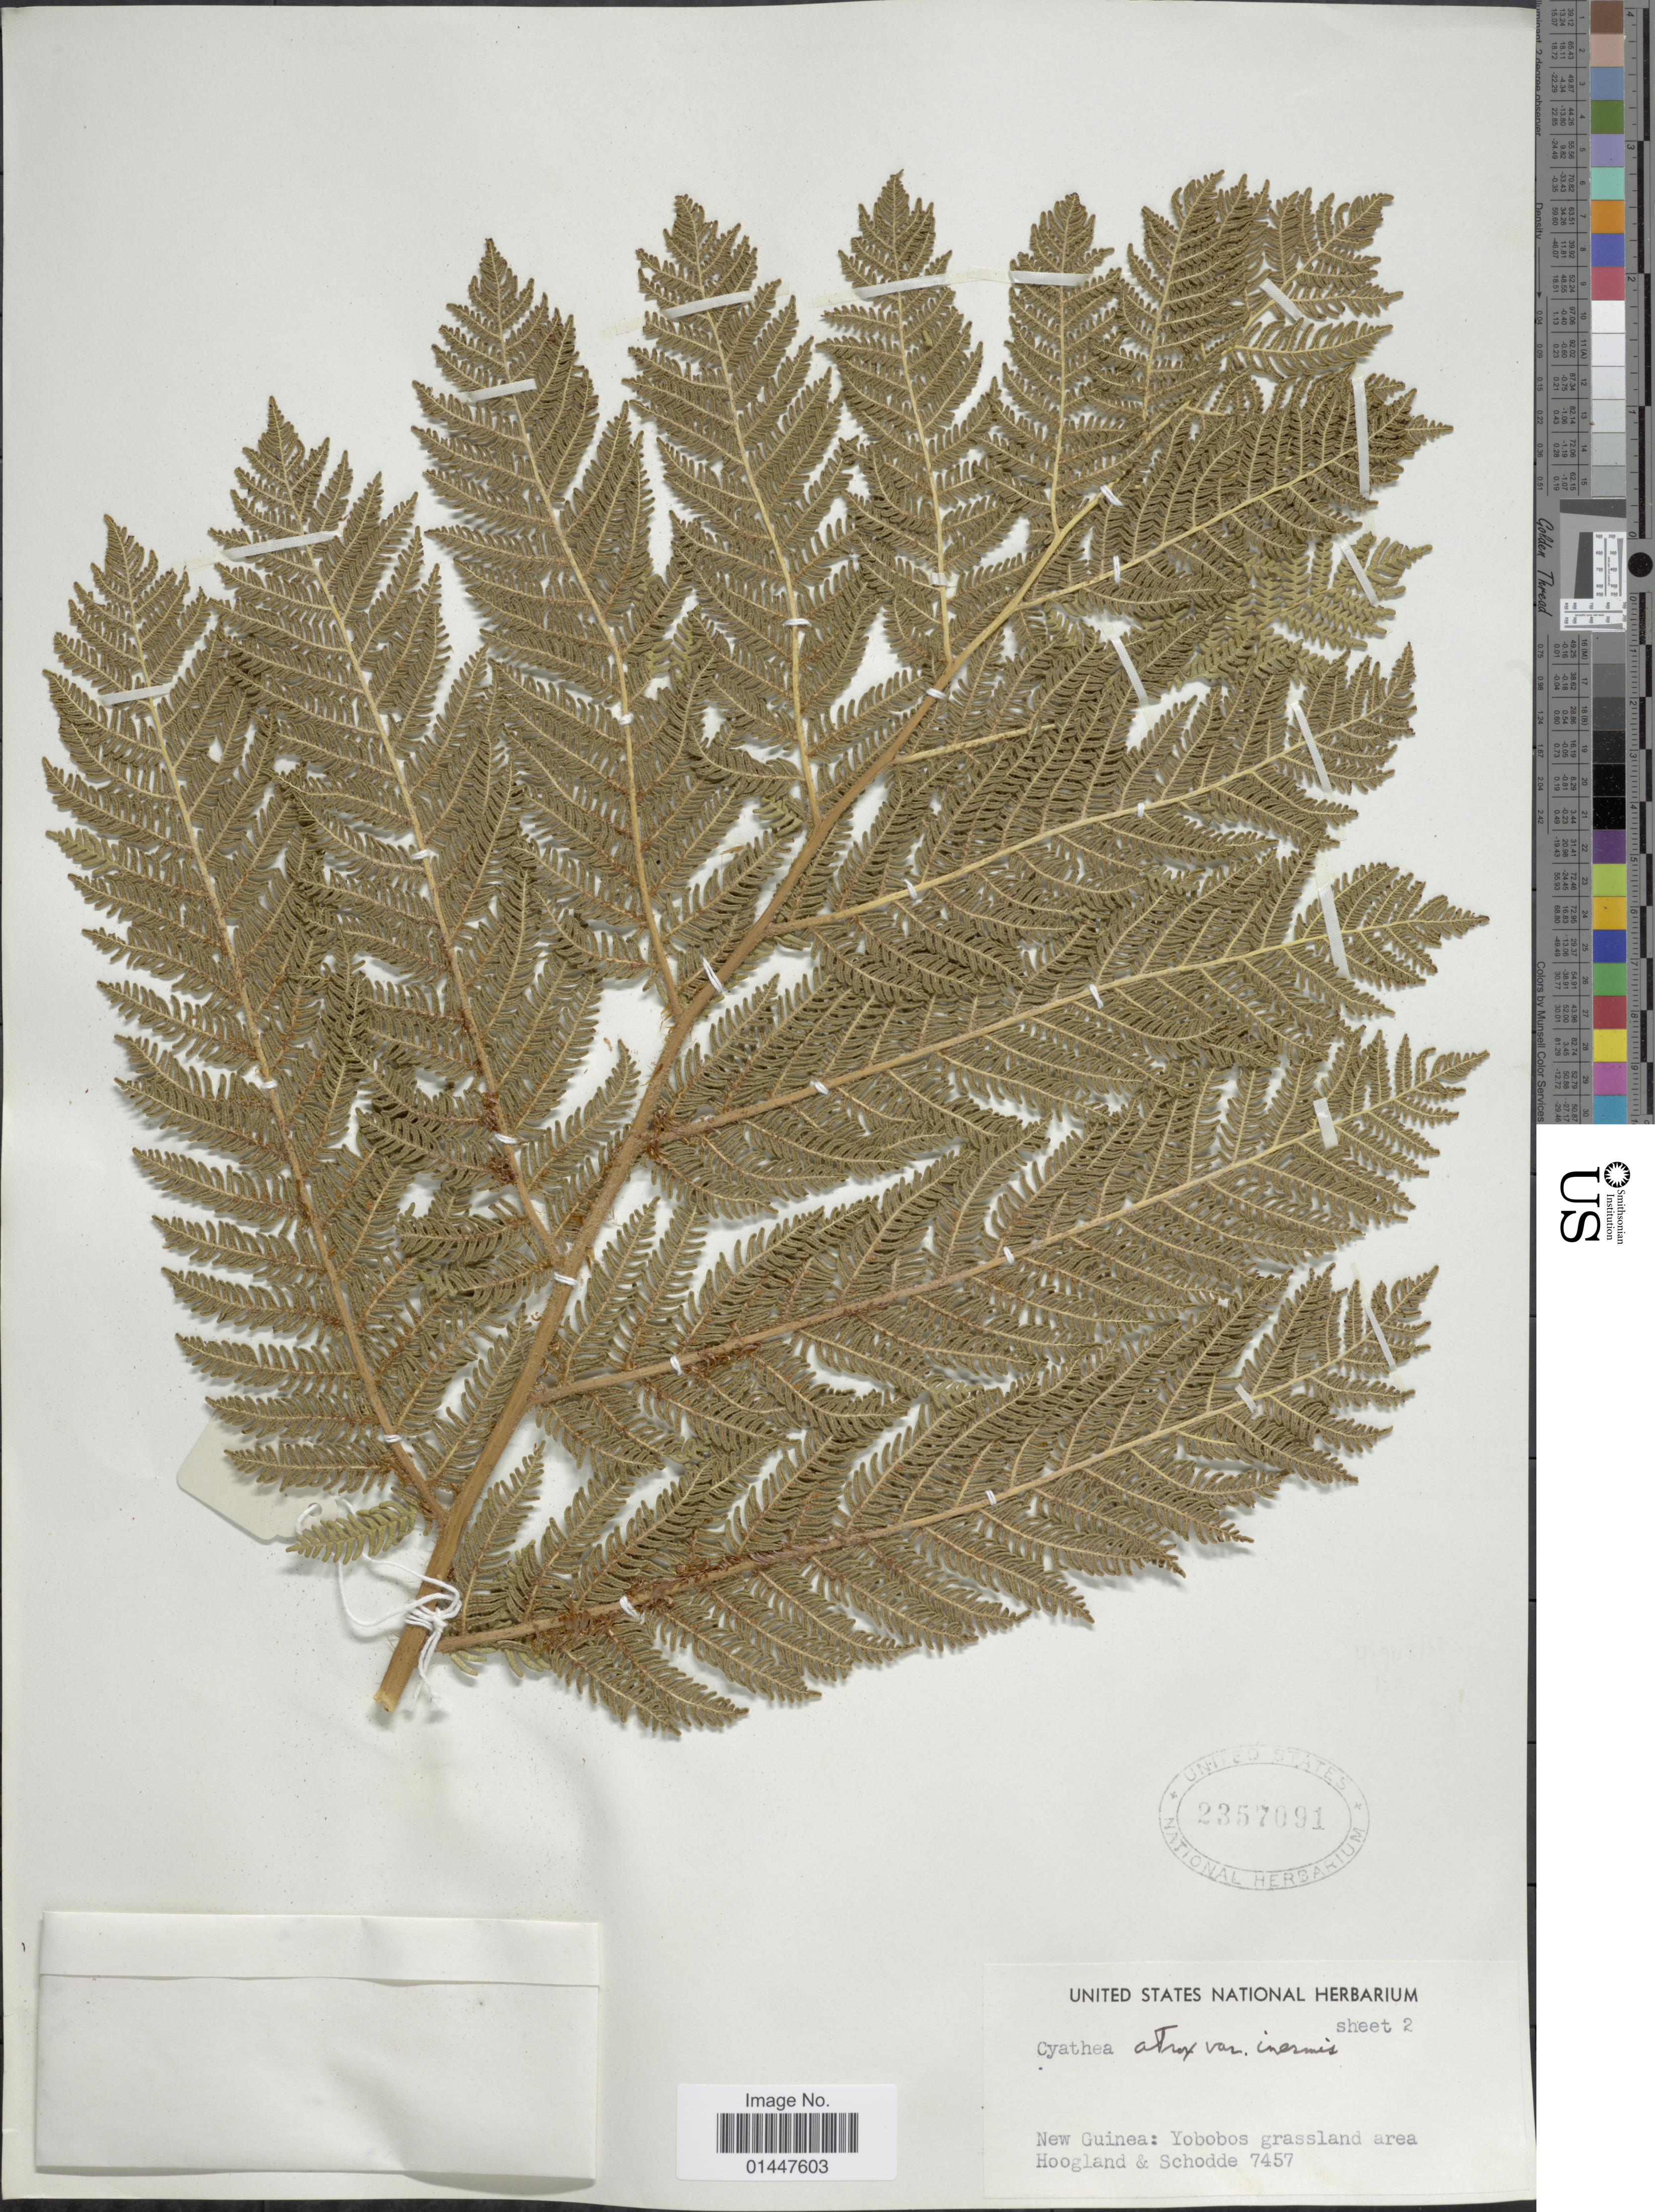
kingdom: Plantae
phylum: Tracheophyta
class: Polypodiopsida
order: Cyatheales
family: Cyatheaceae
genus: Sphaeropteris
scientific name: Sphaeropteris atrox var. inermis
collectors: R. D. Hoogland & Schodde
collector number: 7457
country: Papua New Guinea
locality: New Guinea: Yobobos grassland area.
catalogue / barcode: US 2357091